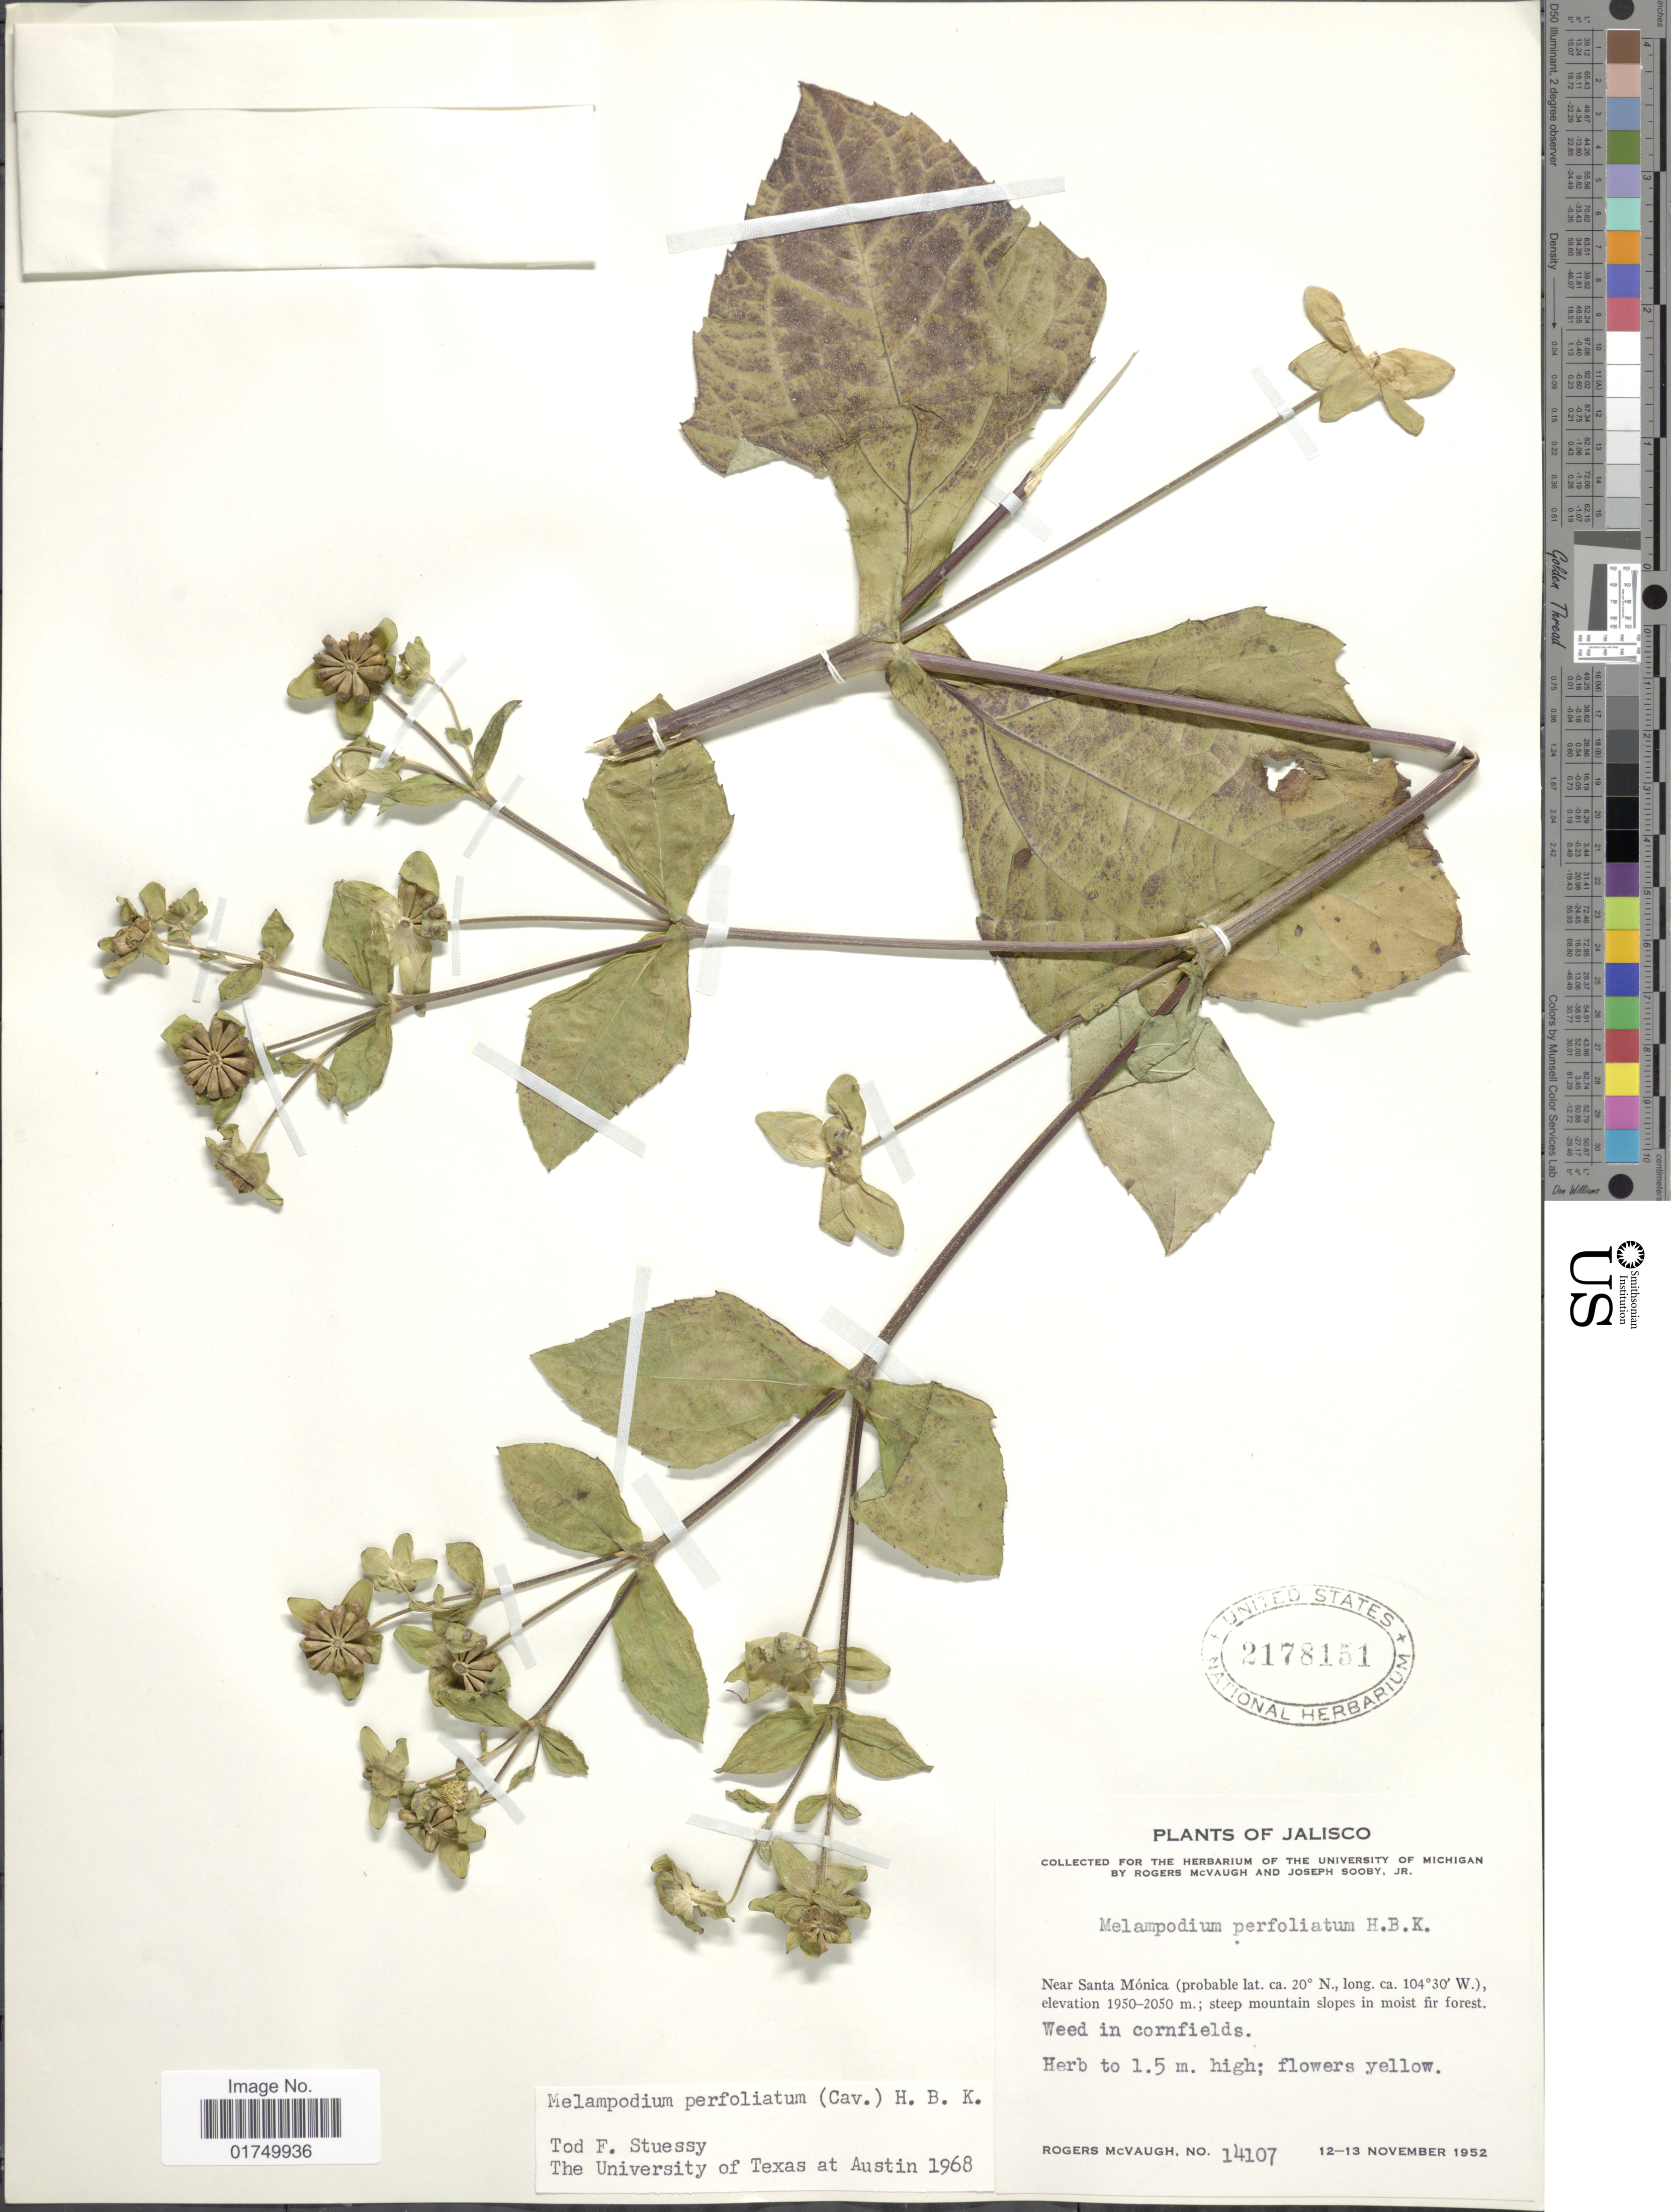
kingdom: Plantae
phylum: Tracheophyta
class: Magnoliopsida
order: Asterales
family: Asteraceae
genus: Melampodium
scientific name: Melampodium perfoliatum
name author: (Cav.) Kunth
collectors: R. McVaugh & J. Sooby Jr.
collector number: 14107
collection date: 1952-11-12/1952-11-13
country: Mexico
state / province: Jalisco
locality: Near Santa Mónica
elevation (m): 1950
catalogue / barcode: US 2178151